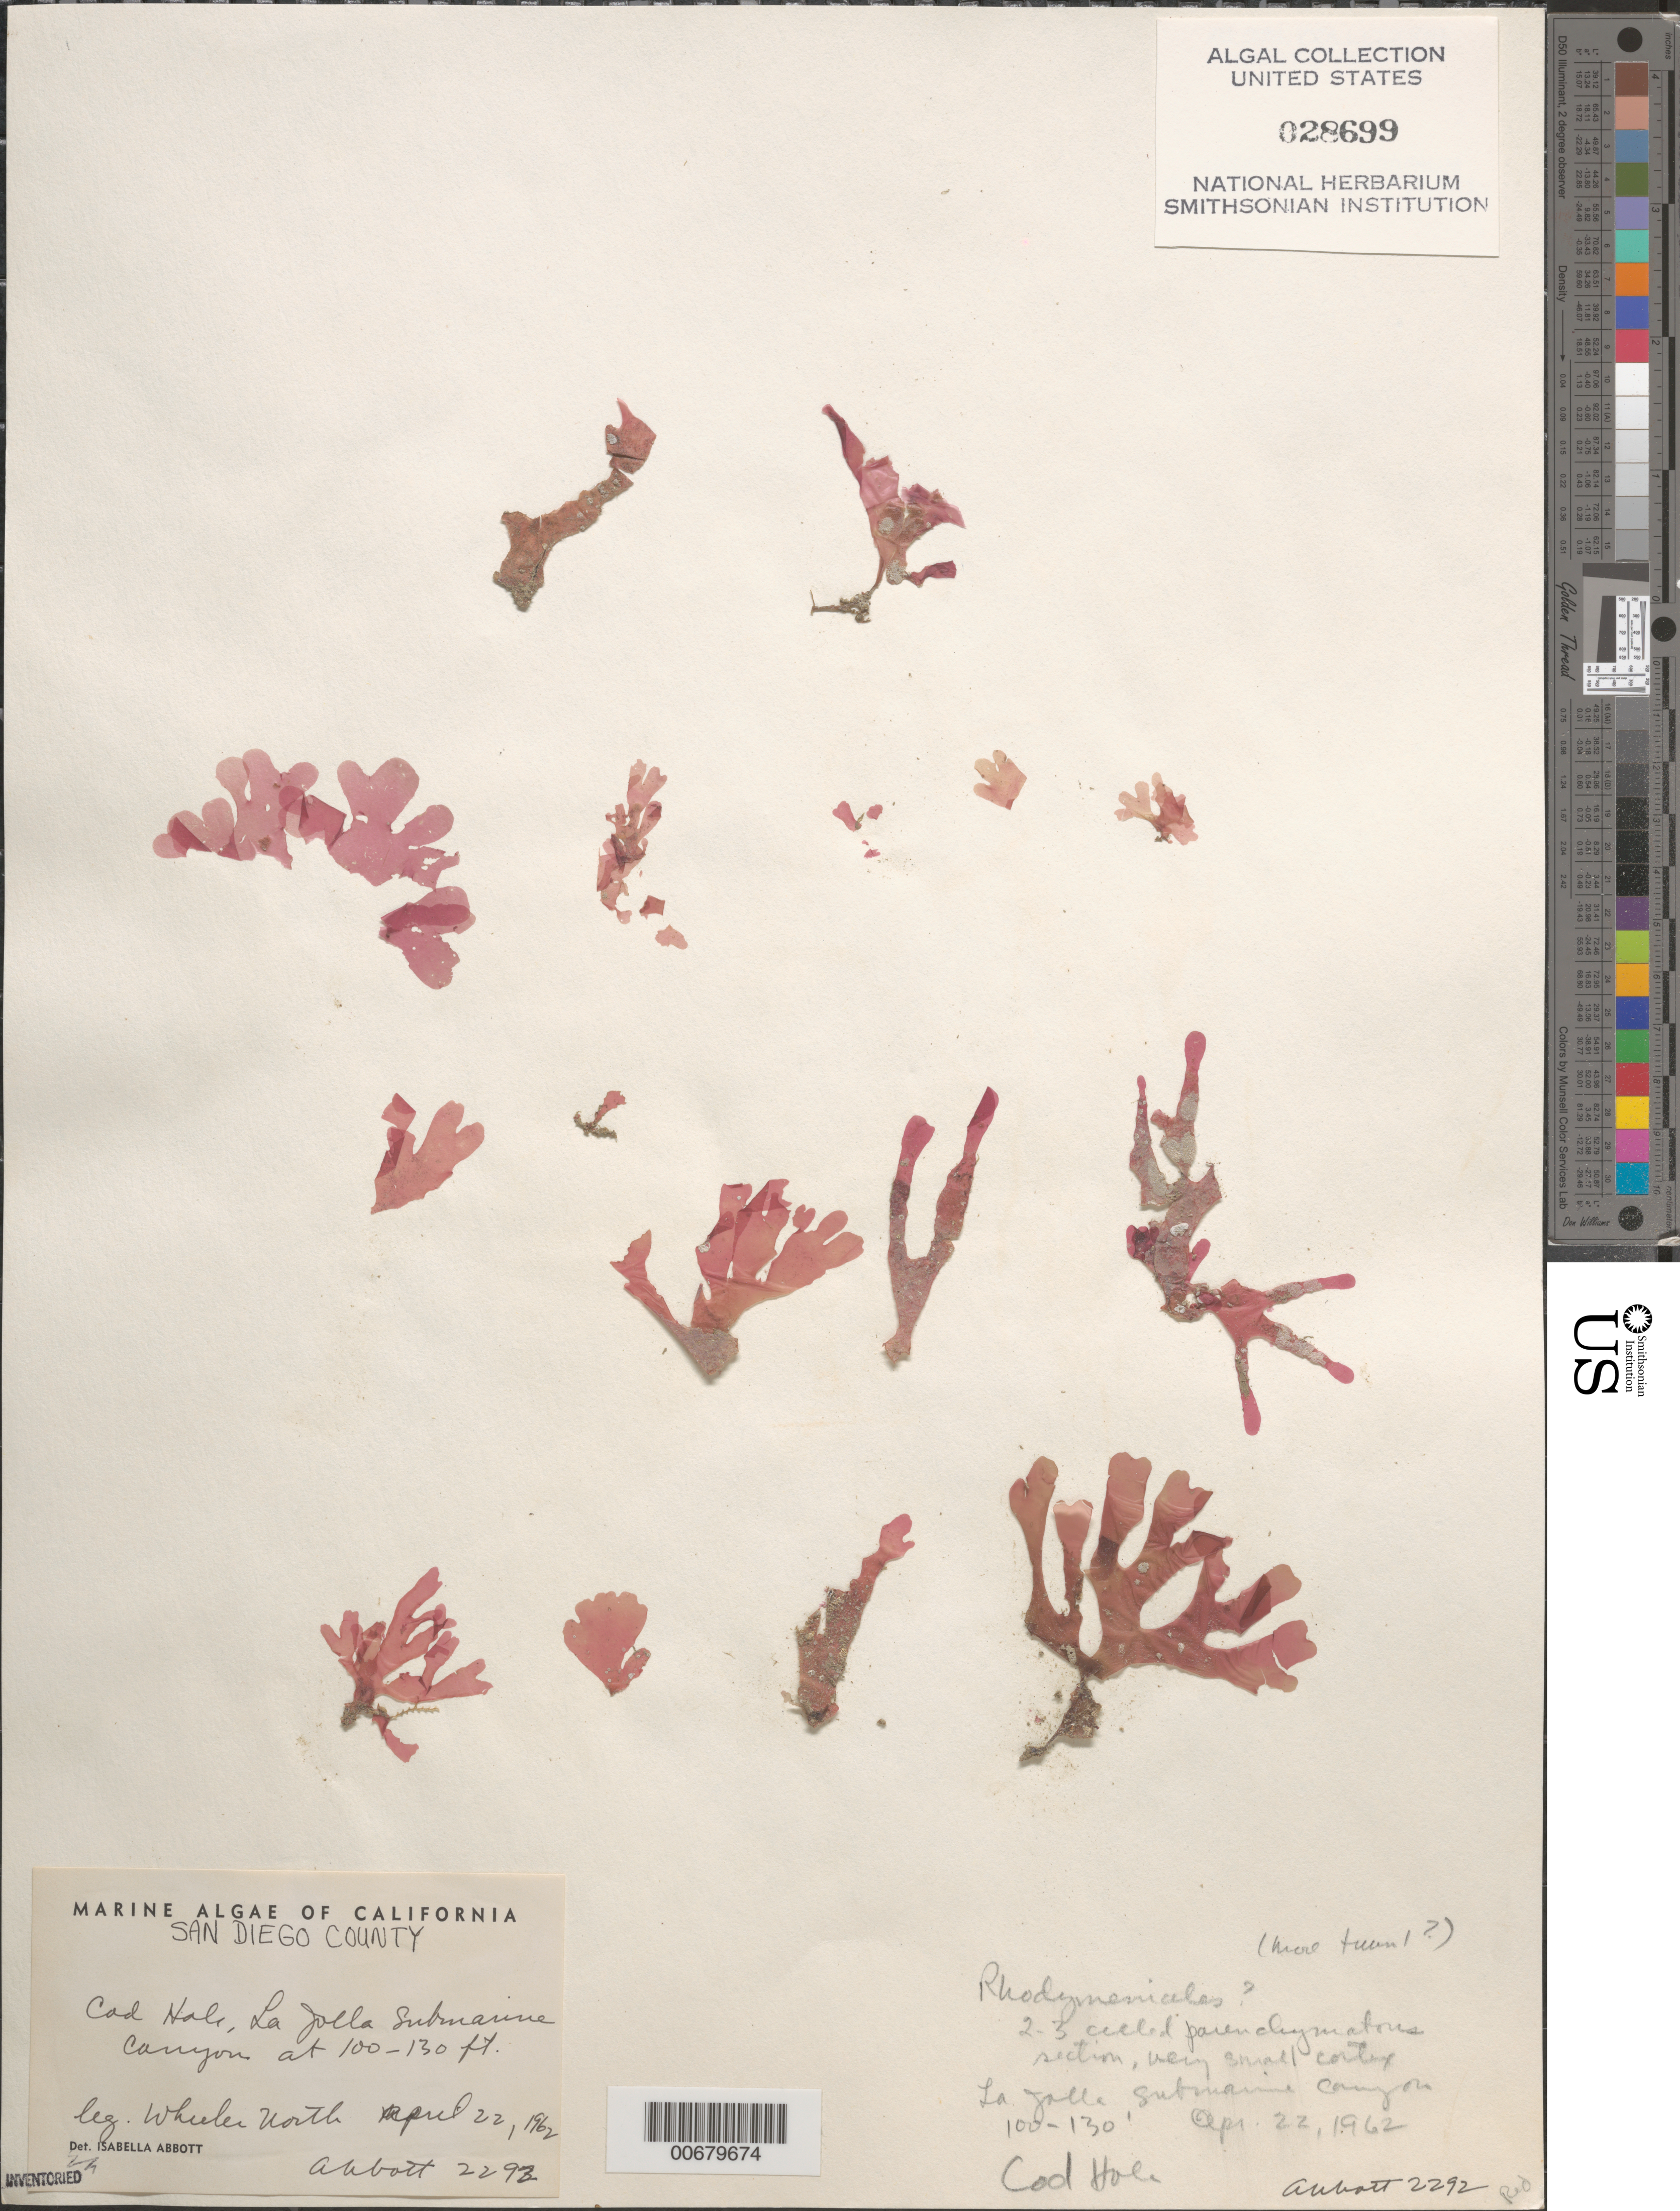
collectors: W. North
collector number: IAA 2292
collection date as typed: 22 Apr 1962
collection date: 1962-04-22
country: United States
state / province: California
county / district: San Diego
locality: Cod Hole, La jolla Submarine Canyon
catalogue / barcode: US 28699